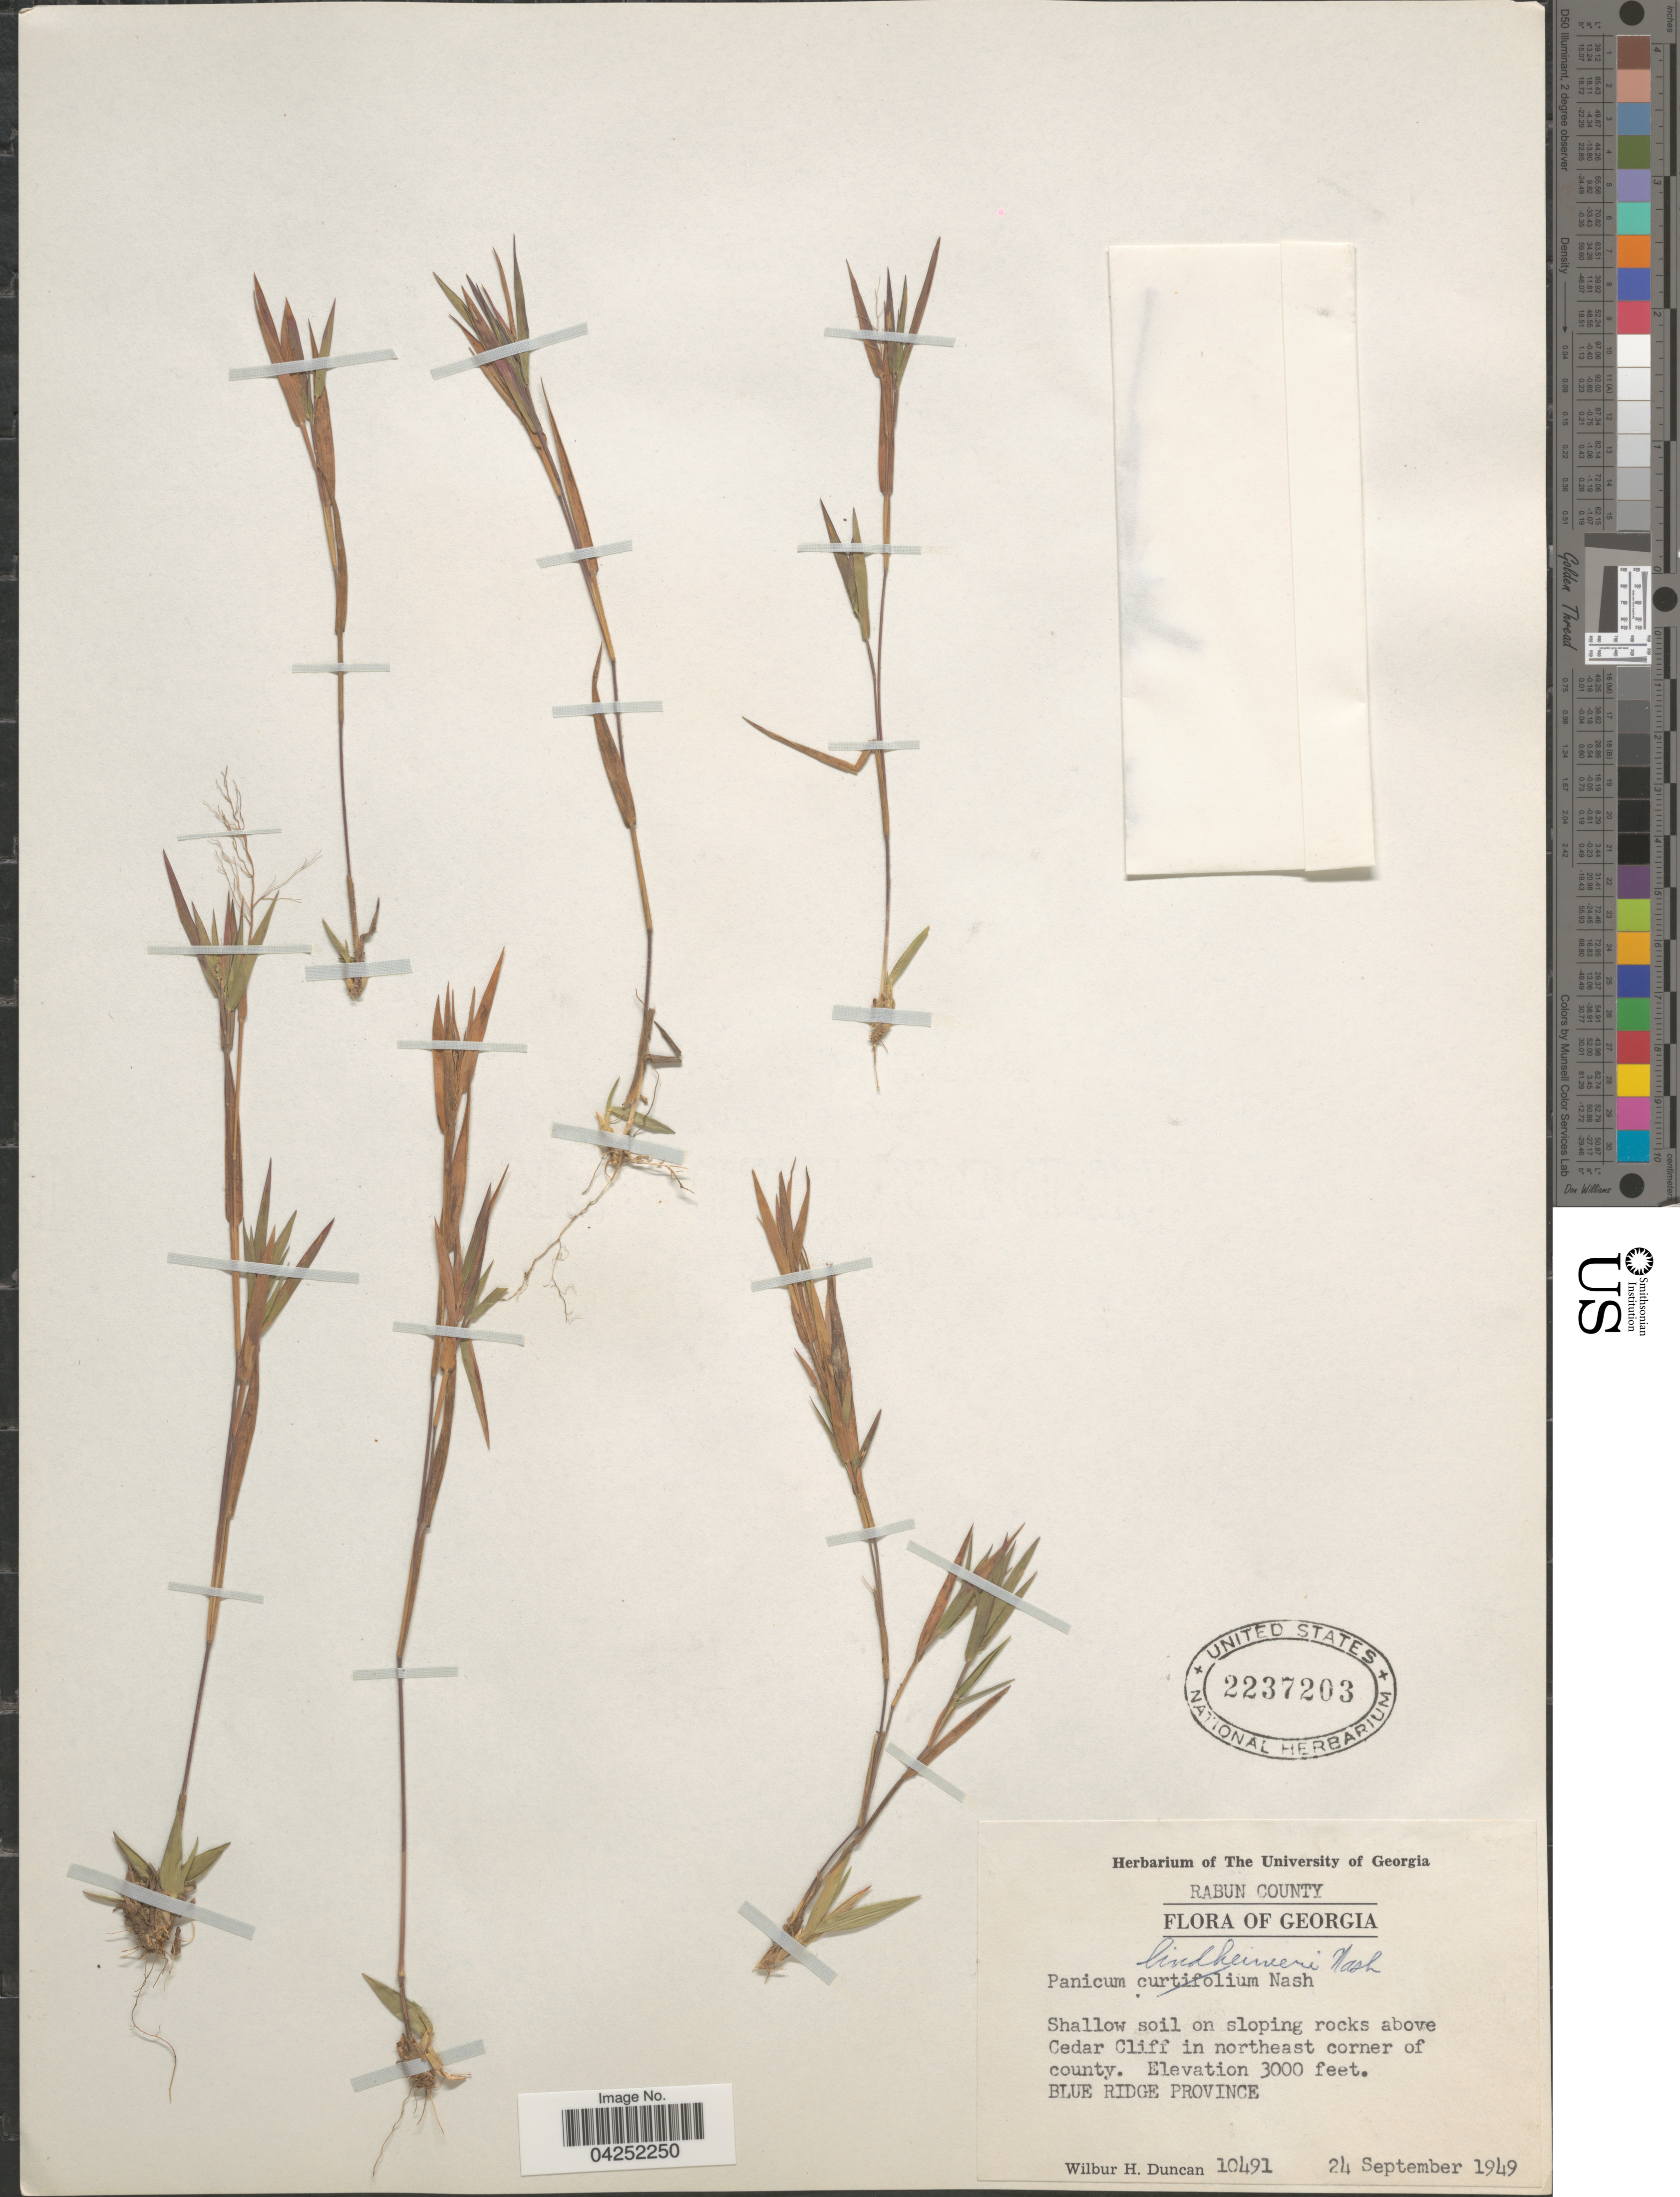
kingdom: Plantae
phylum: Tracheophyta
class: Liliopsida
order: Poales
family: Poaceae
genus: Dichanthelium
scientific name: Dichanthelium acuminatum var. lindheimeri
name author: (Nash) Gould & C.A. Clark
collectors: W. H. Duncan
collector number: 10491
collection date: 1949-09-24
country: United States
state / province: Georgia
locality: Rabun County. Shallow soil on sloping rocks above Cedar Cliff in northeast corner of county. Blue Ridge Province.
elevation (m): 914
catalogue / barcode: US 2237203